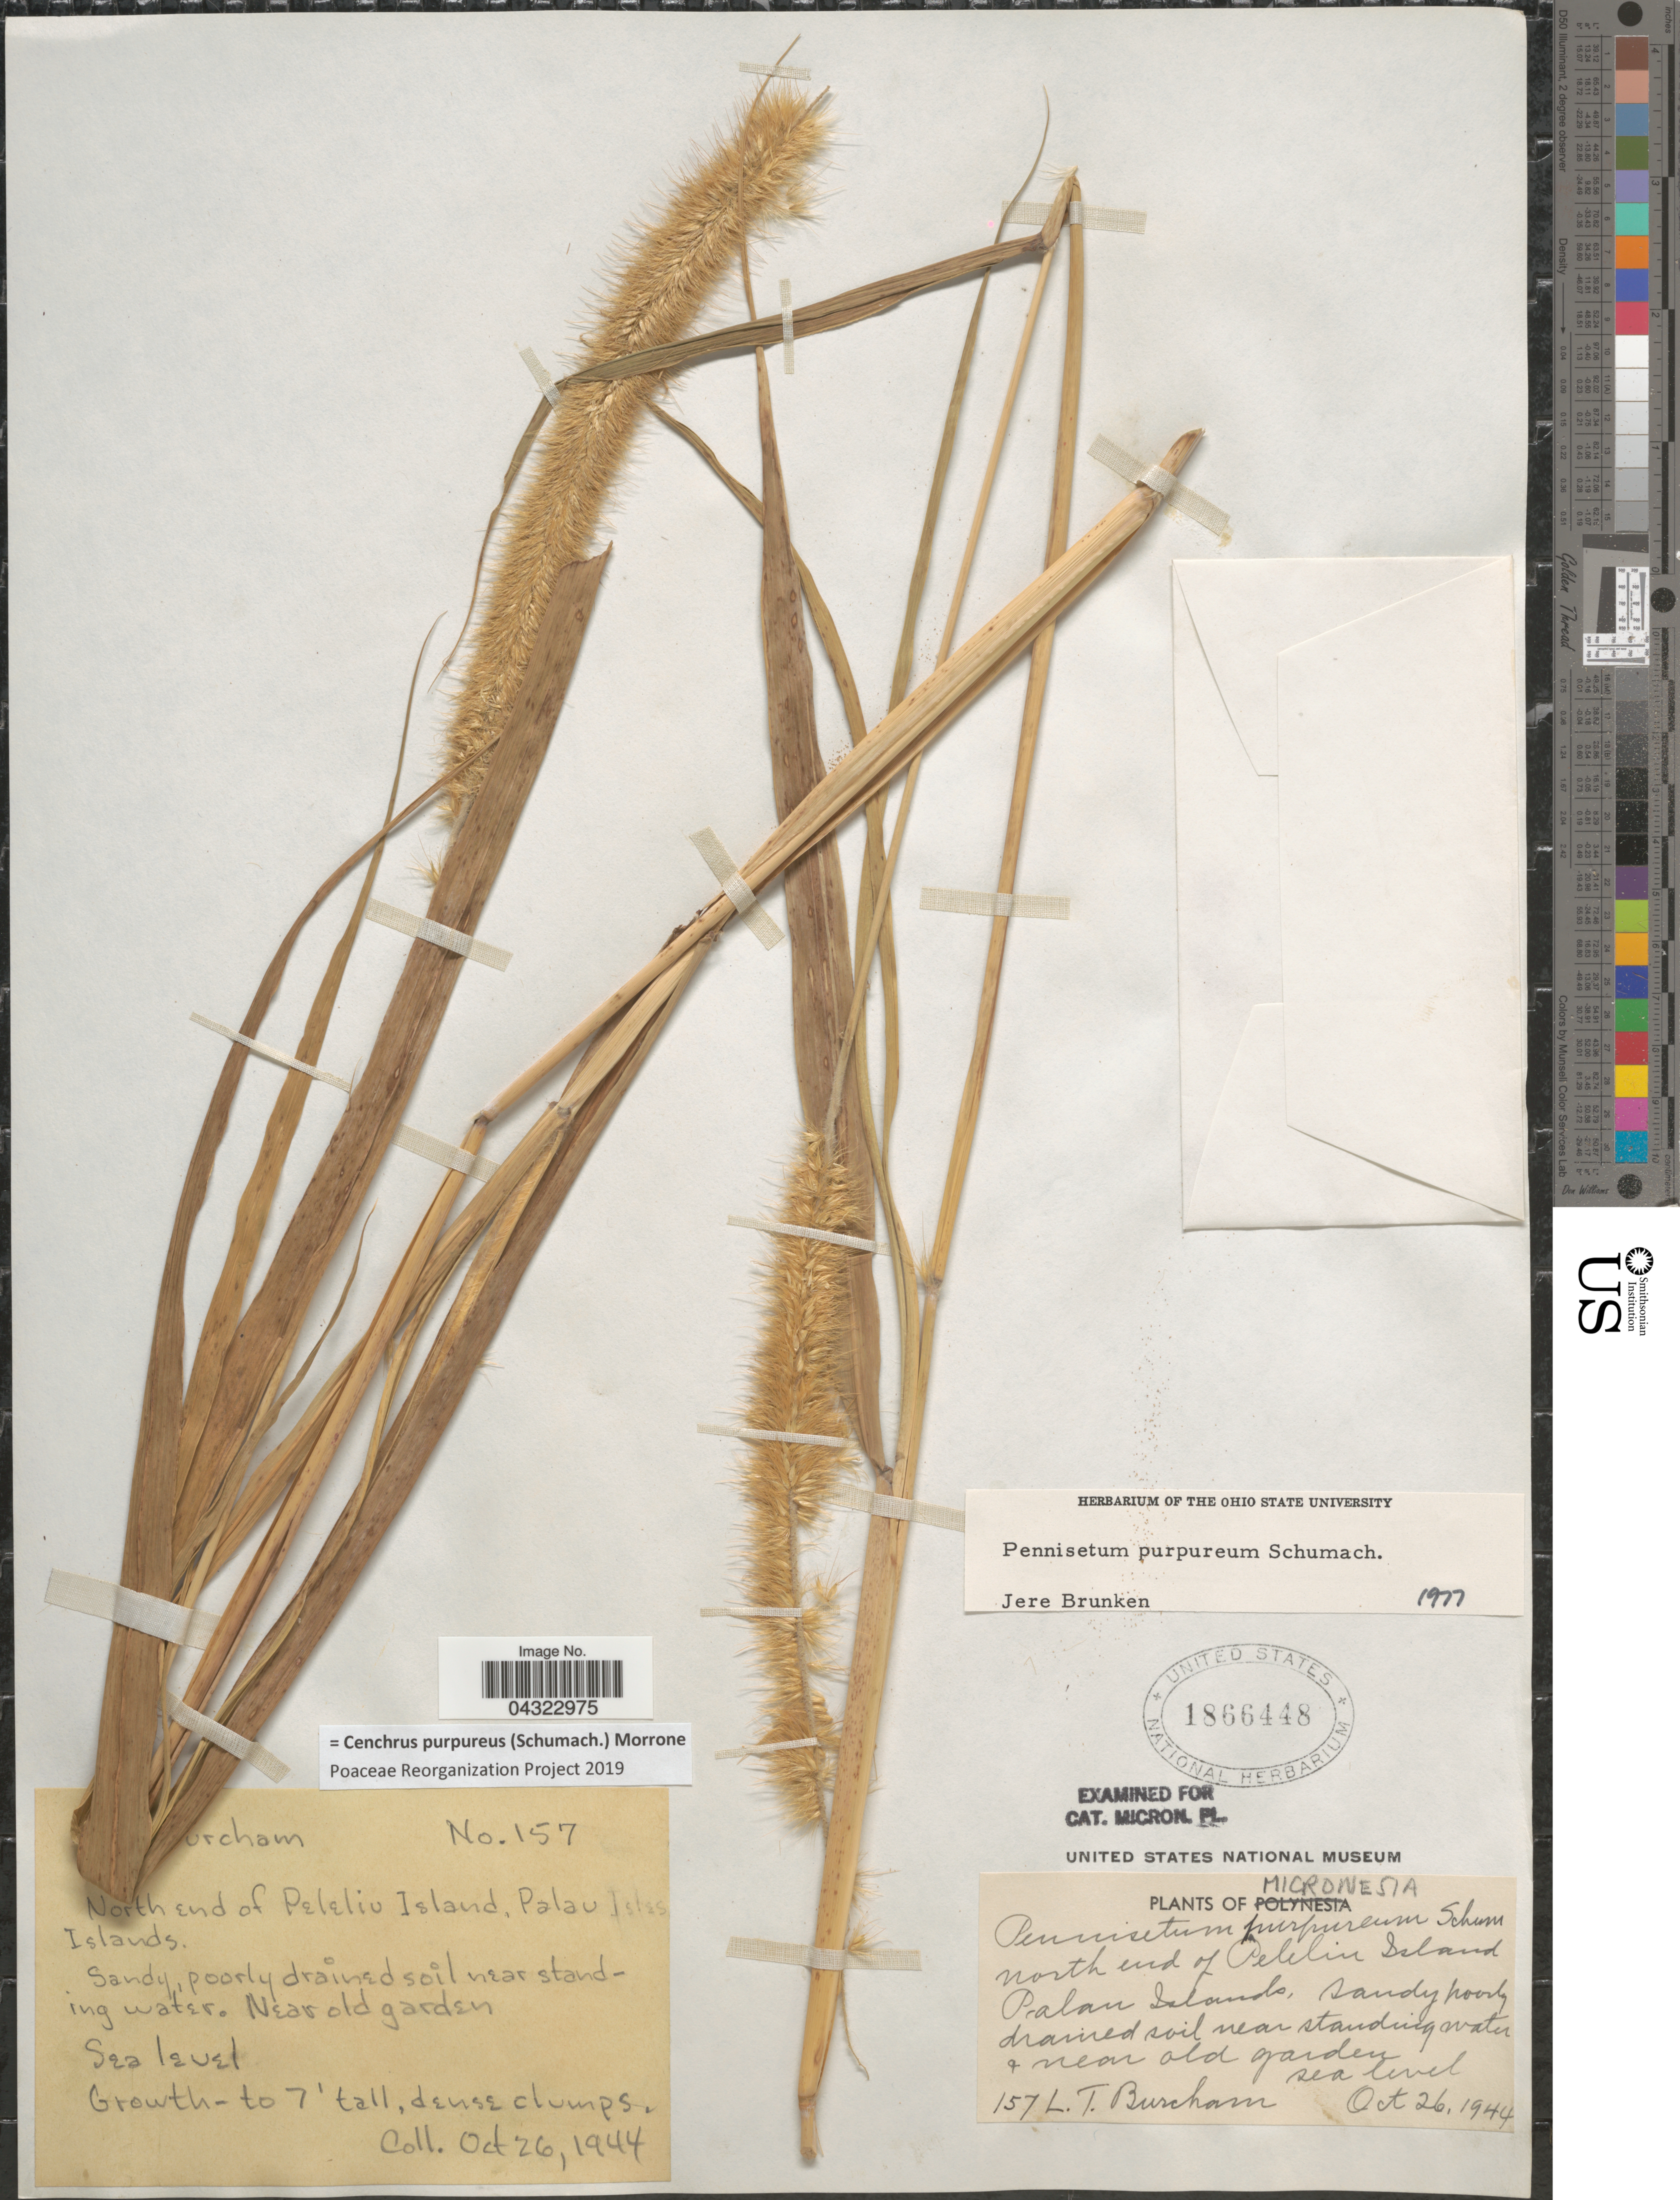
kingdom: Plantae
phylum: Tracheophyta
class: Liliopsida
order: Poales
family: Poaceae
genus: Cenchrus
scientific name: Cenchrus purpureus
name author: (Schumach.) Morrone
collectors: L. Burcham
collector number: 157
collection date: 1944-10-26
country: Palau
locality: Micronesia. North end of Peleliu Island, Palau Islands, sandy nearly drained soil near standing water & near old garden.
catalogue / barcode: US 1866448